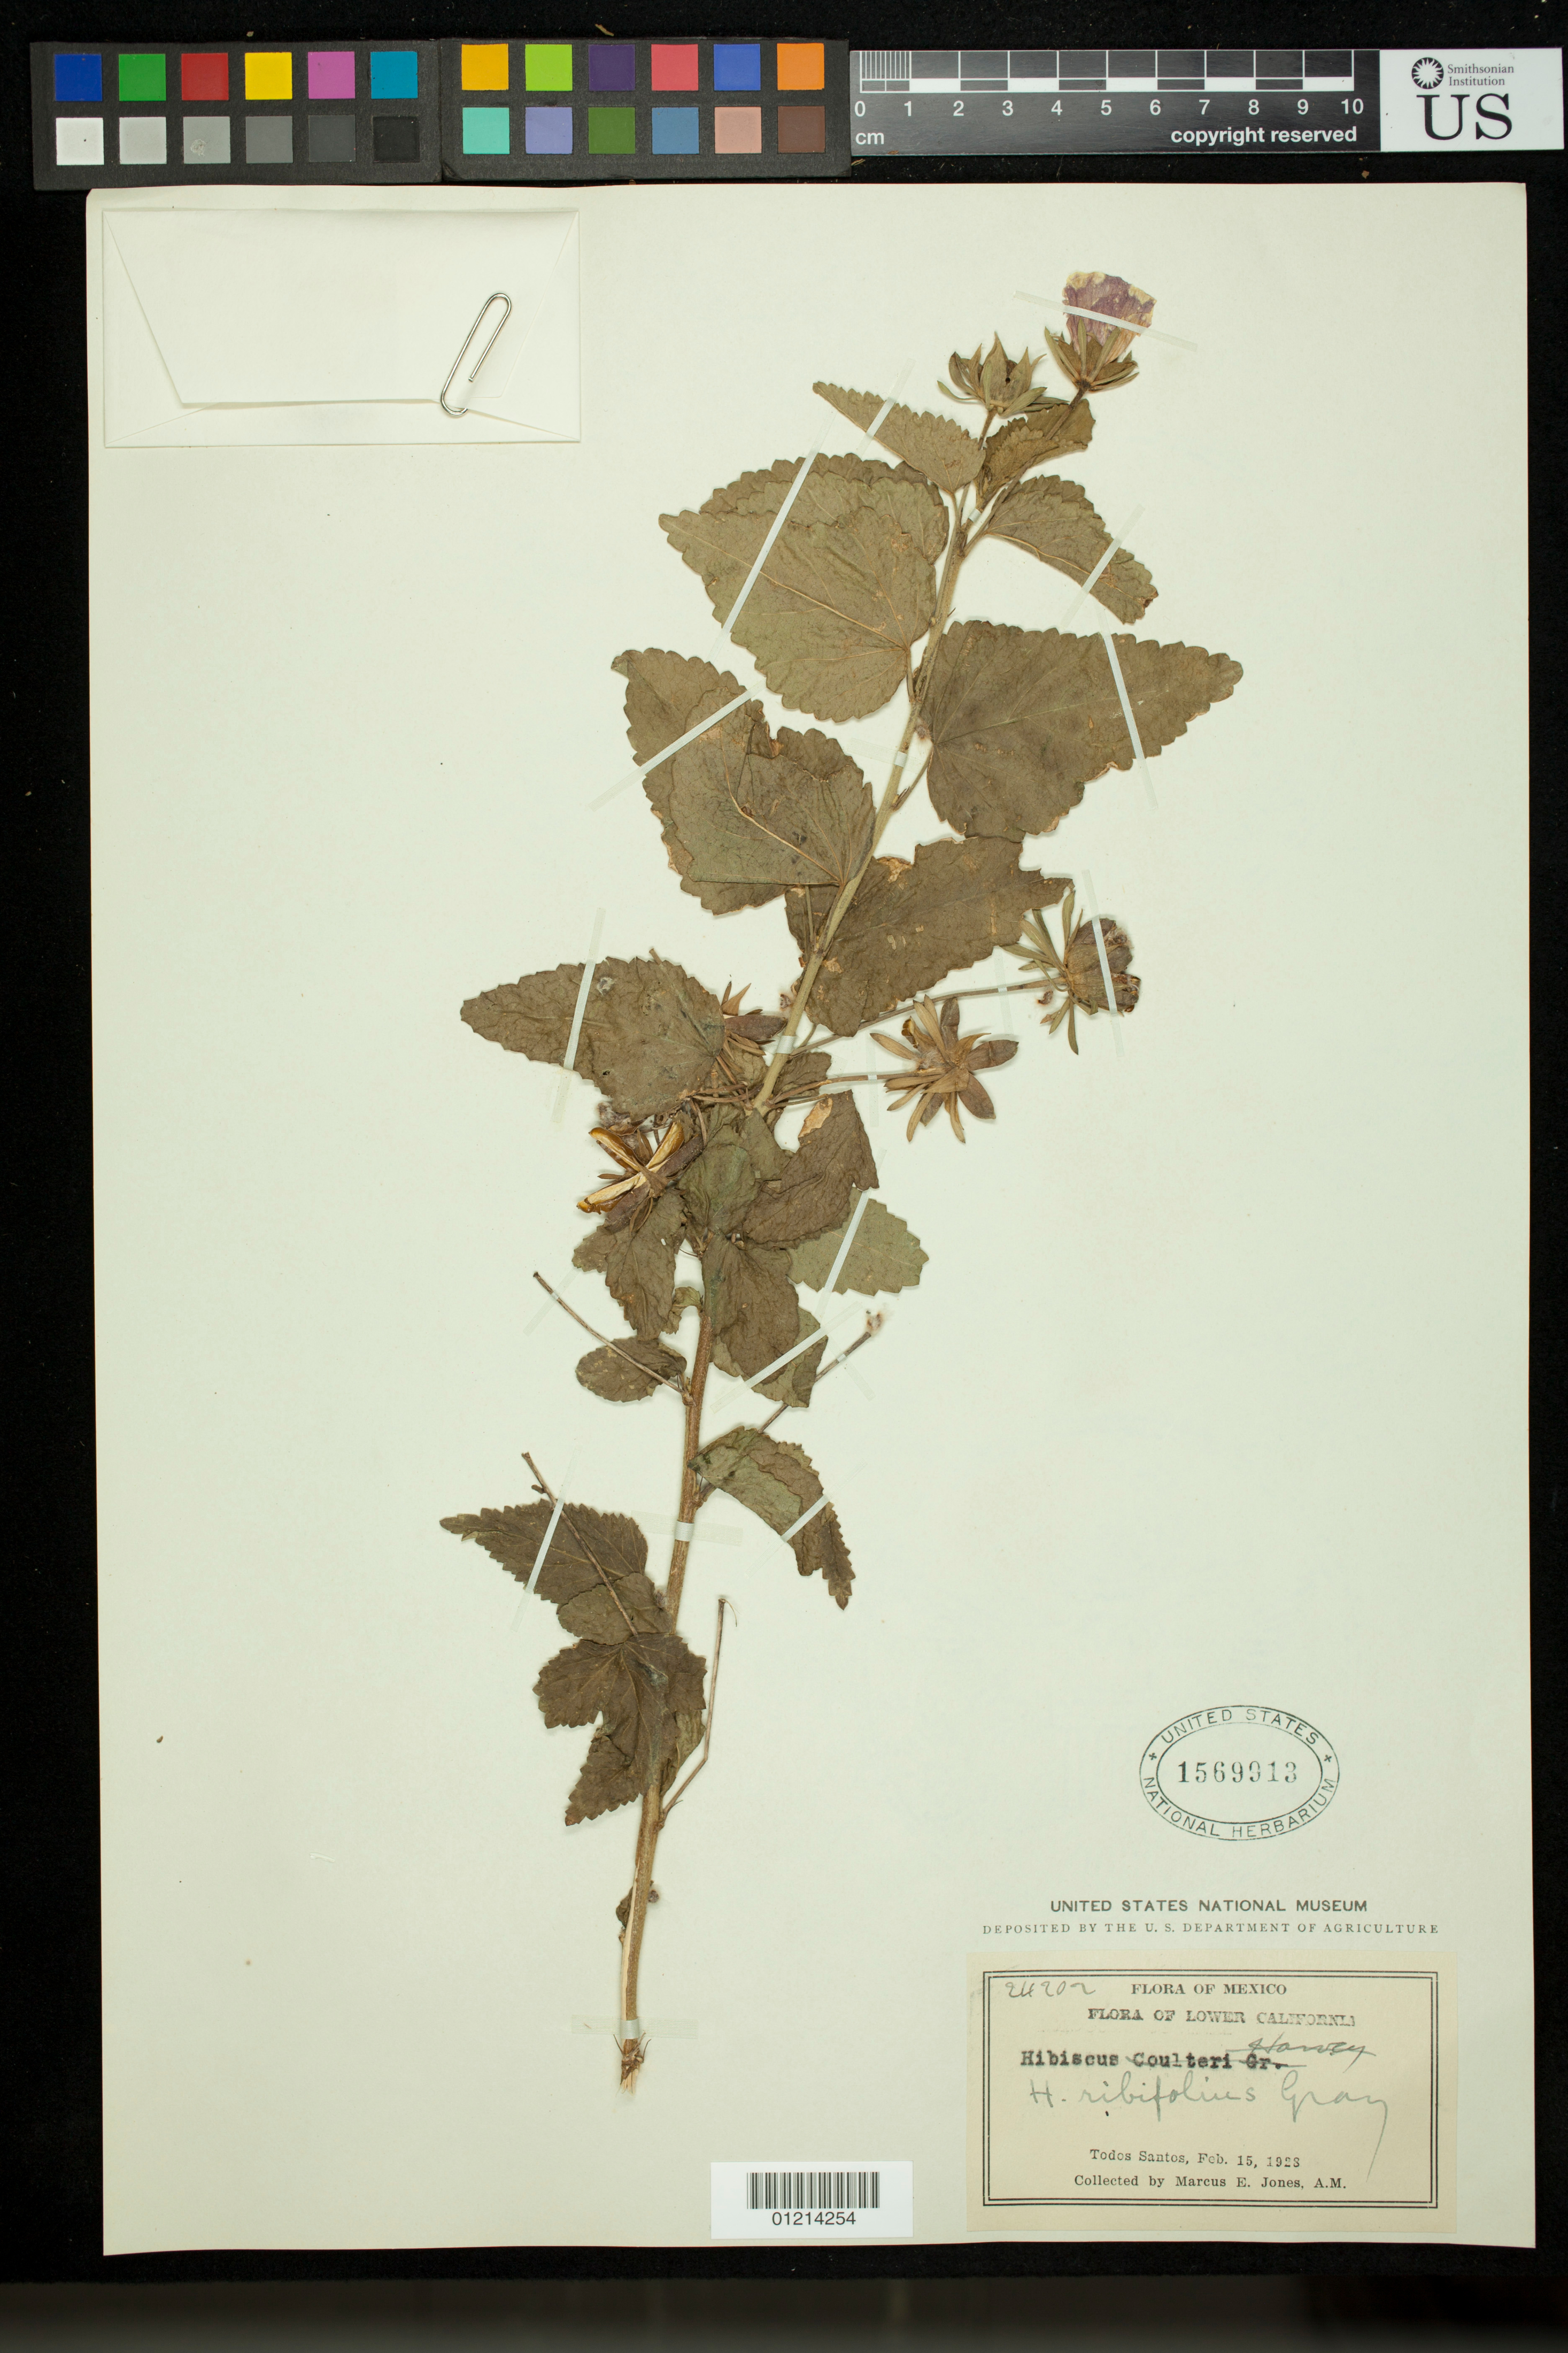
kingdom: Plantae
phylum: Tracheophyta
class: Magnoliopsida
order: Malvales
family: Malvaceae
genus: Hibiscus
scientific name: Hibiscus ribifolius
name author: A. Gray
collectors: M. E. Jones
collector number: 24202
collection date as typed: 2/15/1928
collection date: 1928-02-15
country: Mexico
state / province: Baja California Sur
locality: Lower California. Todos Santos.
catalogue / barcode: US 1569913